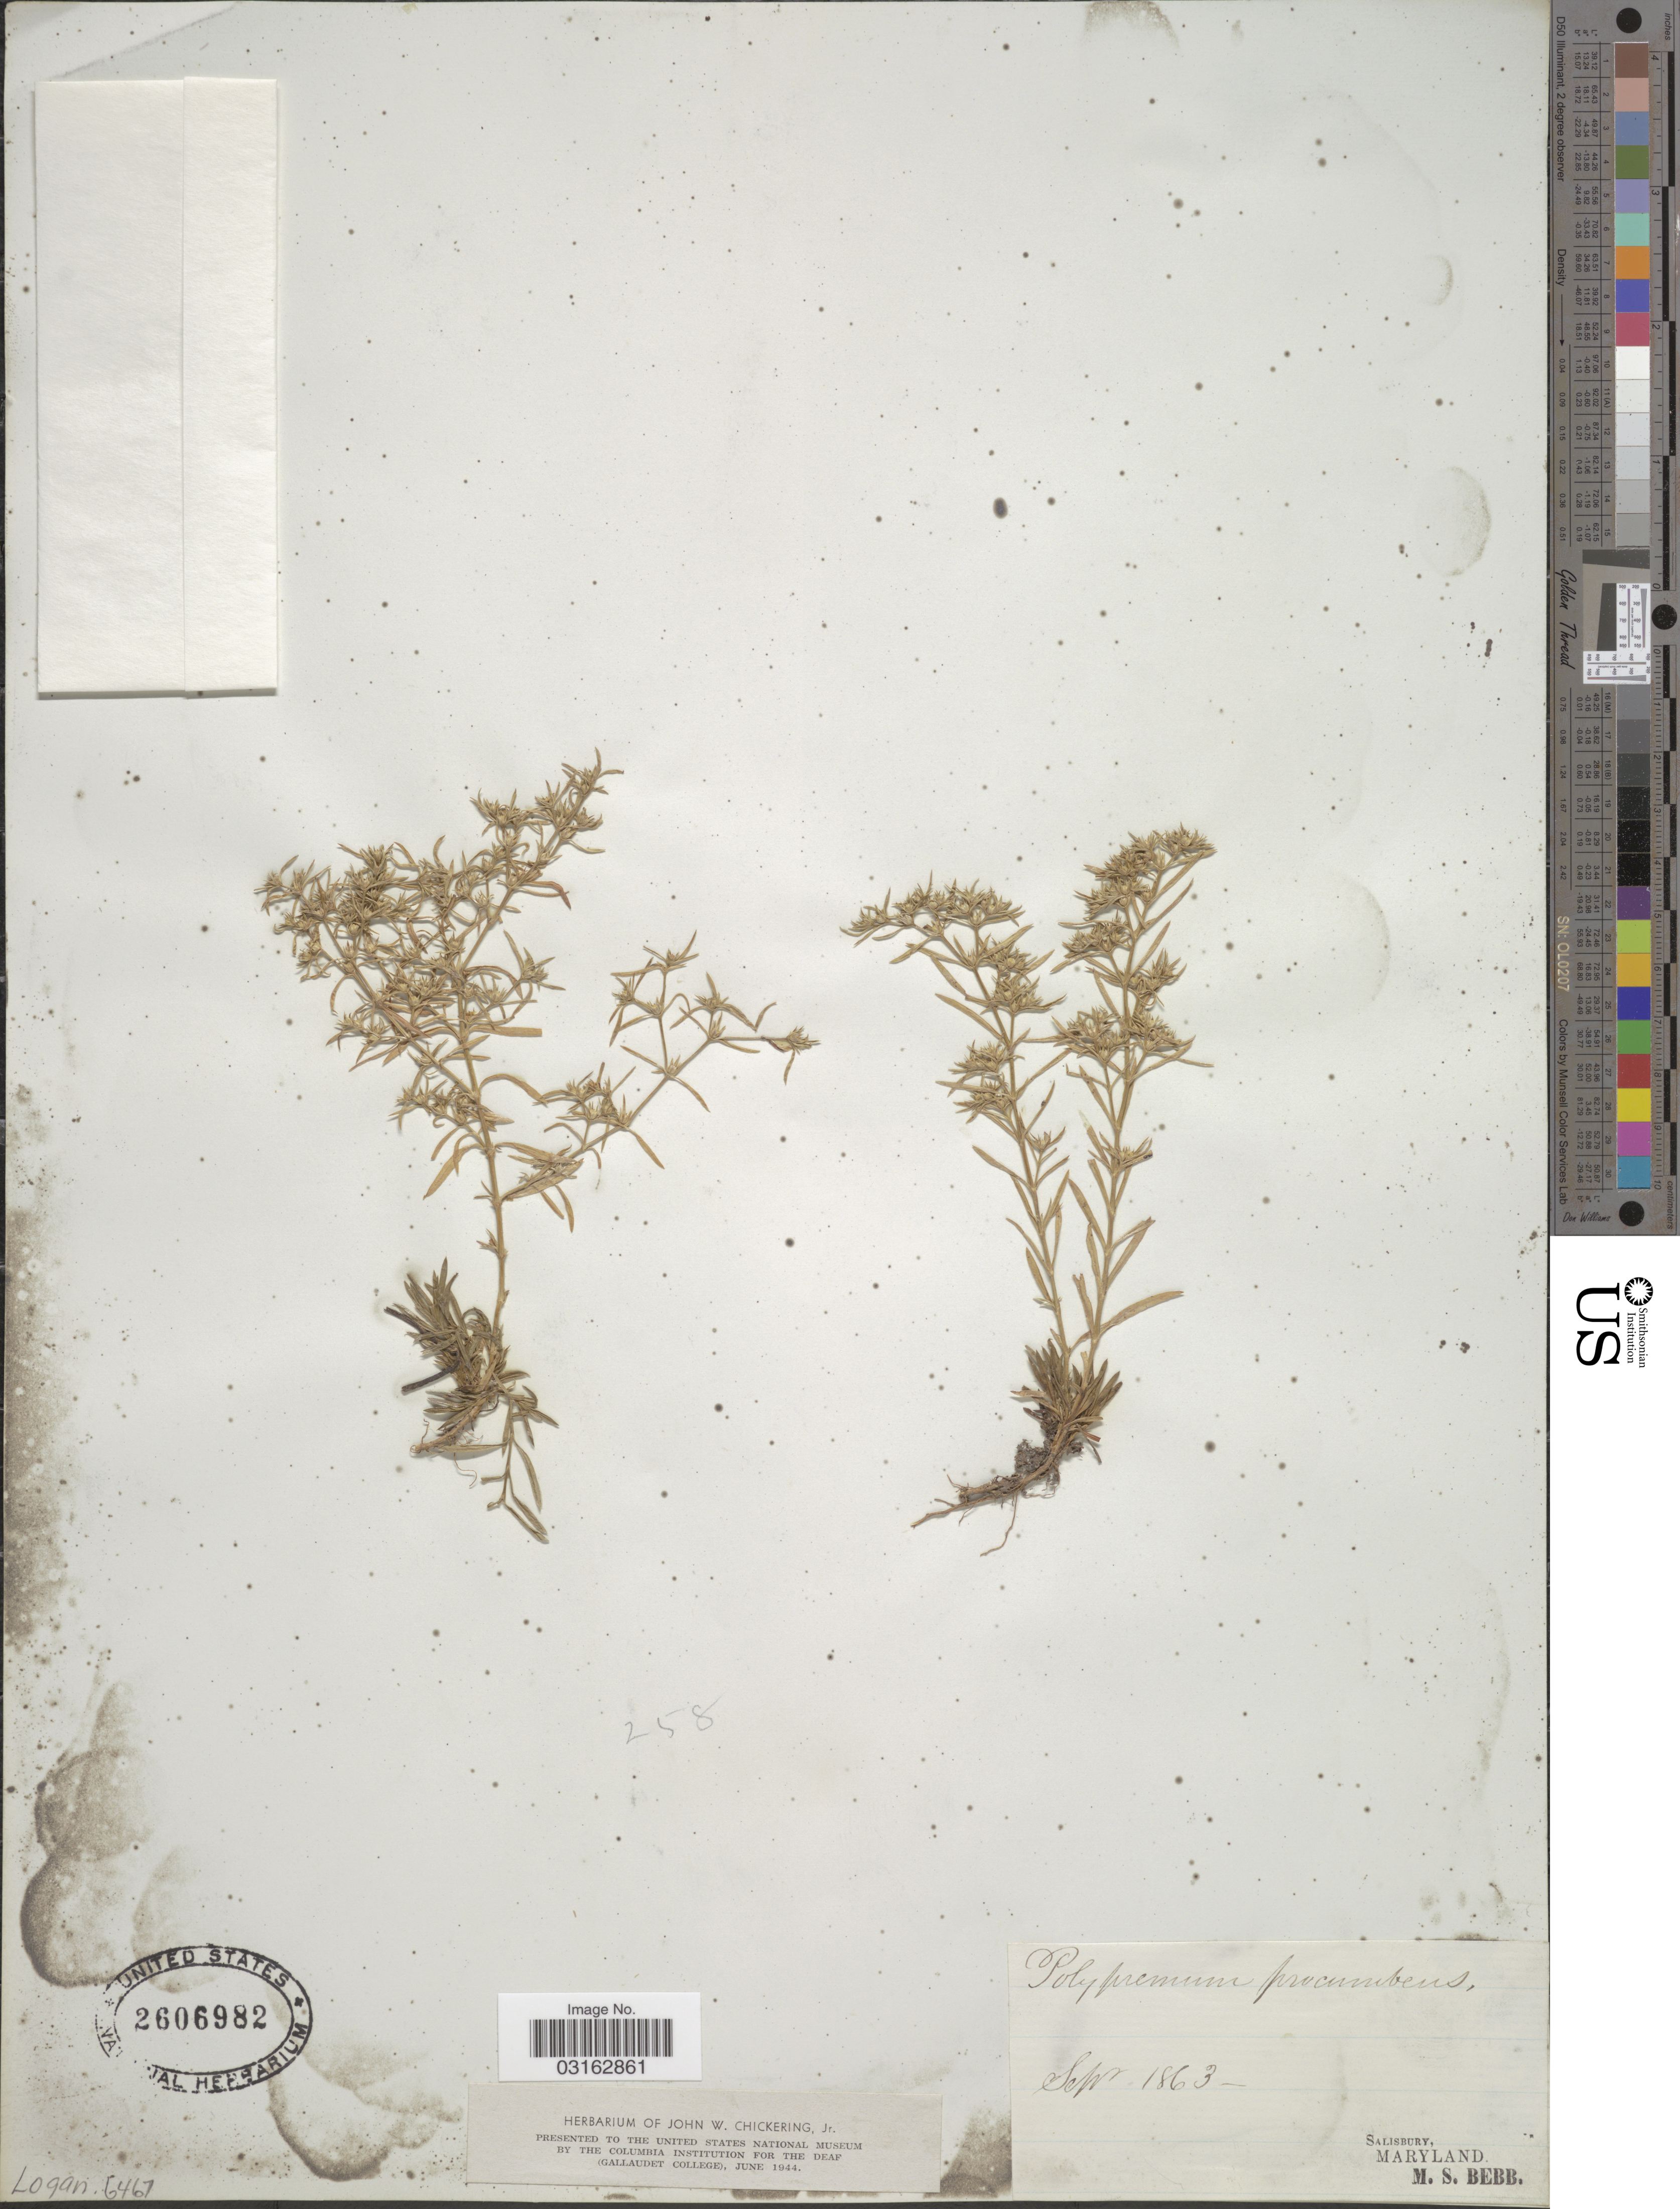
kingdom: Plantae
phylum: Tracheophyta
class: Magnoliopsida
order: Lamiales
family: Tetrachondraceae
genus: Polypremum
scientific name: Polypremum procumbens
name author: L.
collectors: M. Bebb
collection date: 1863-09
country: United States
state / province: Maryland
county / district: Wicomico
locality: Salisbury.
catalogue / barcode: US 2606982